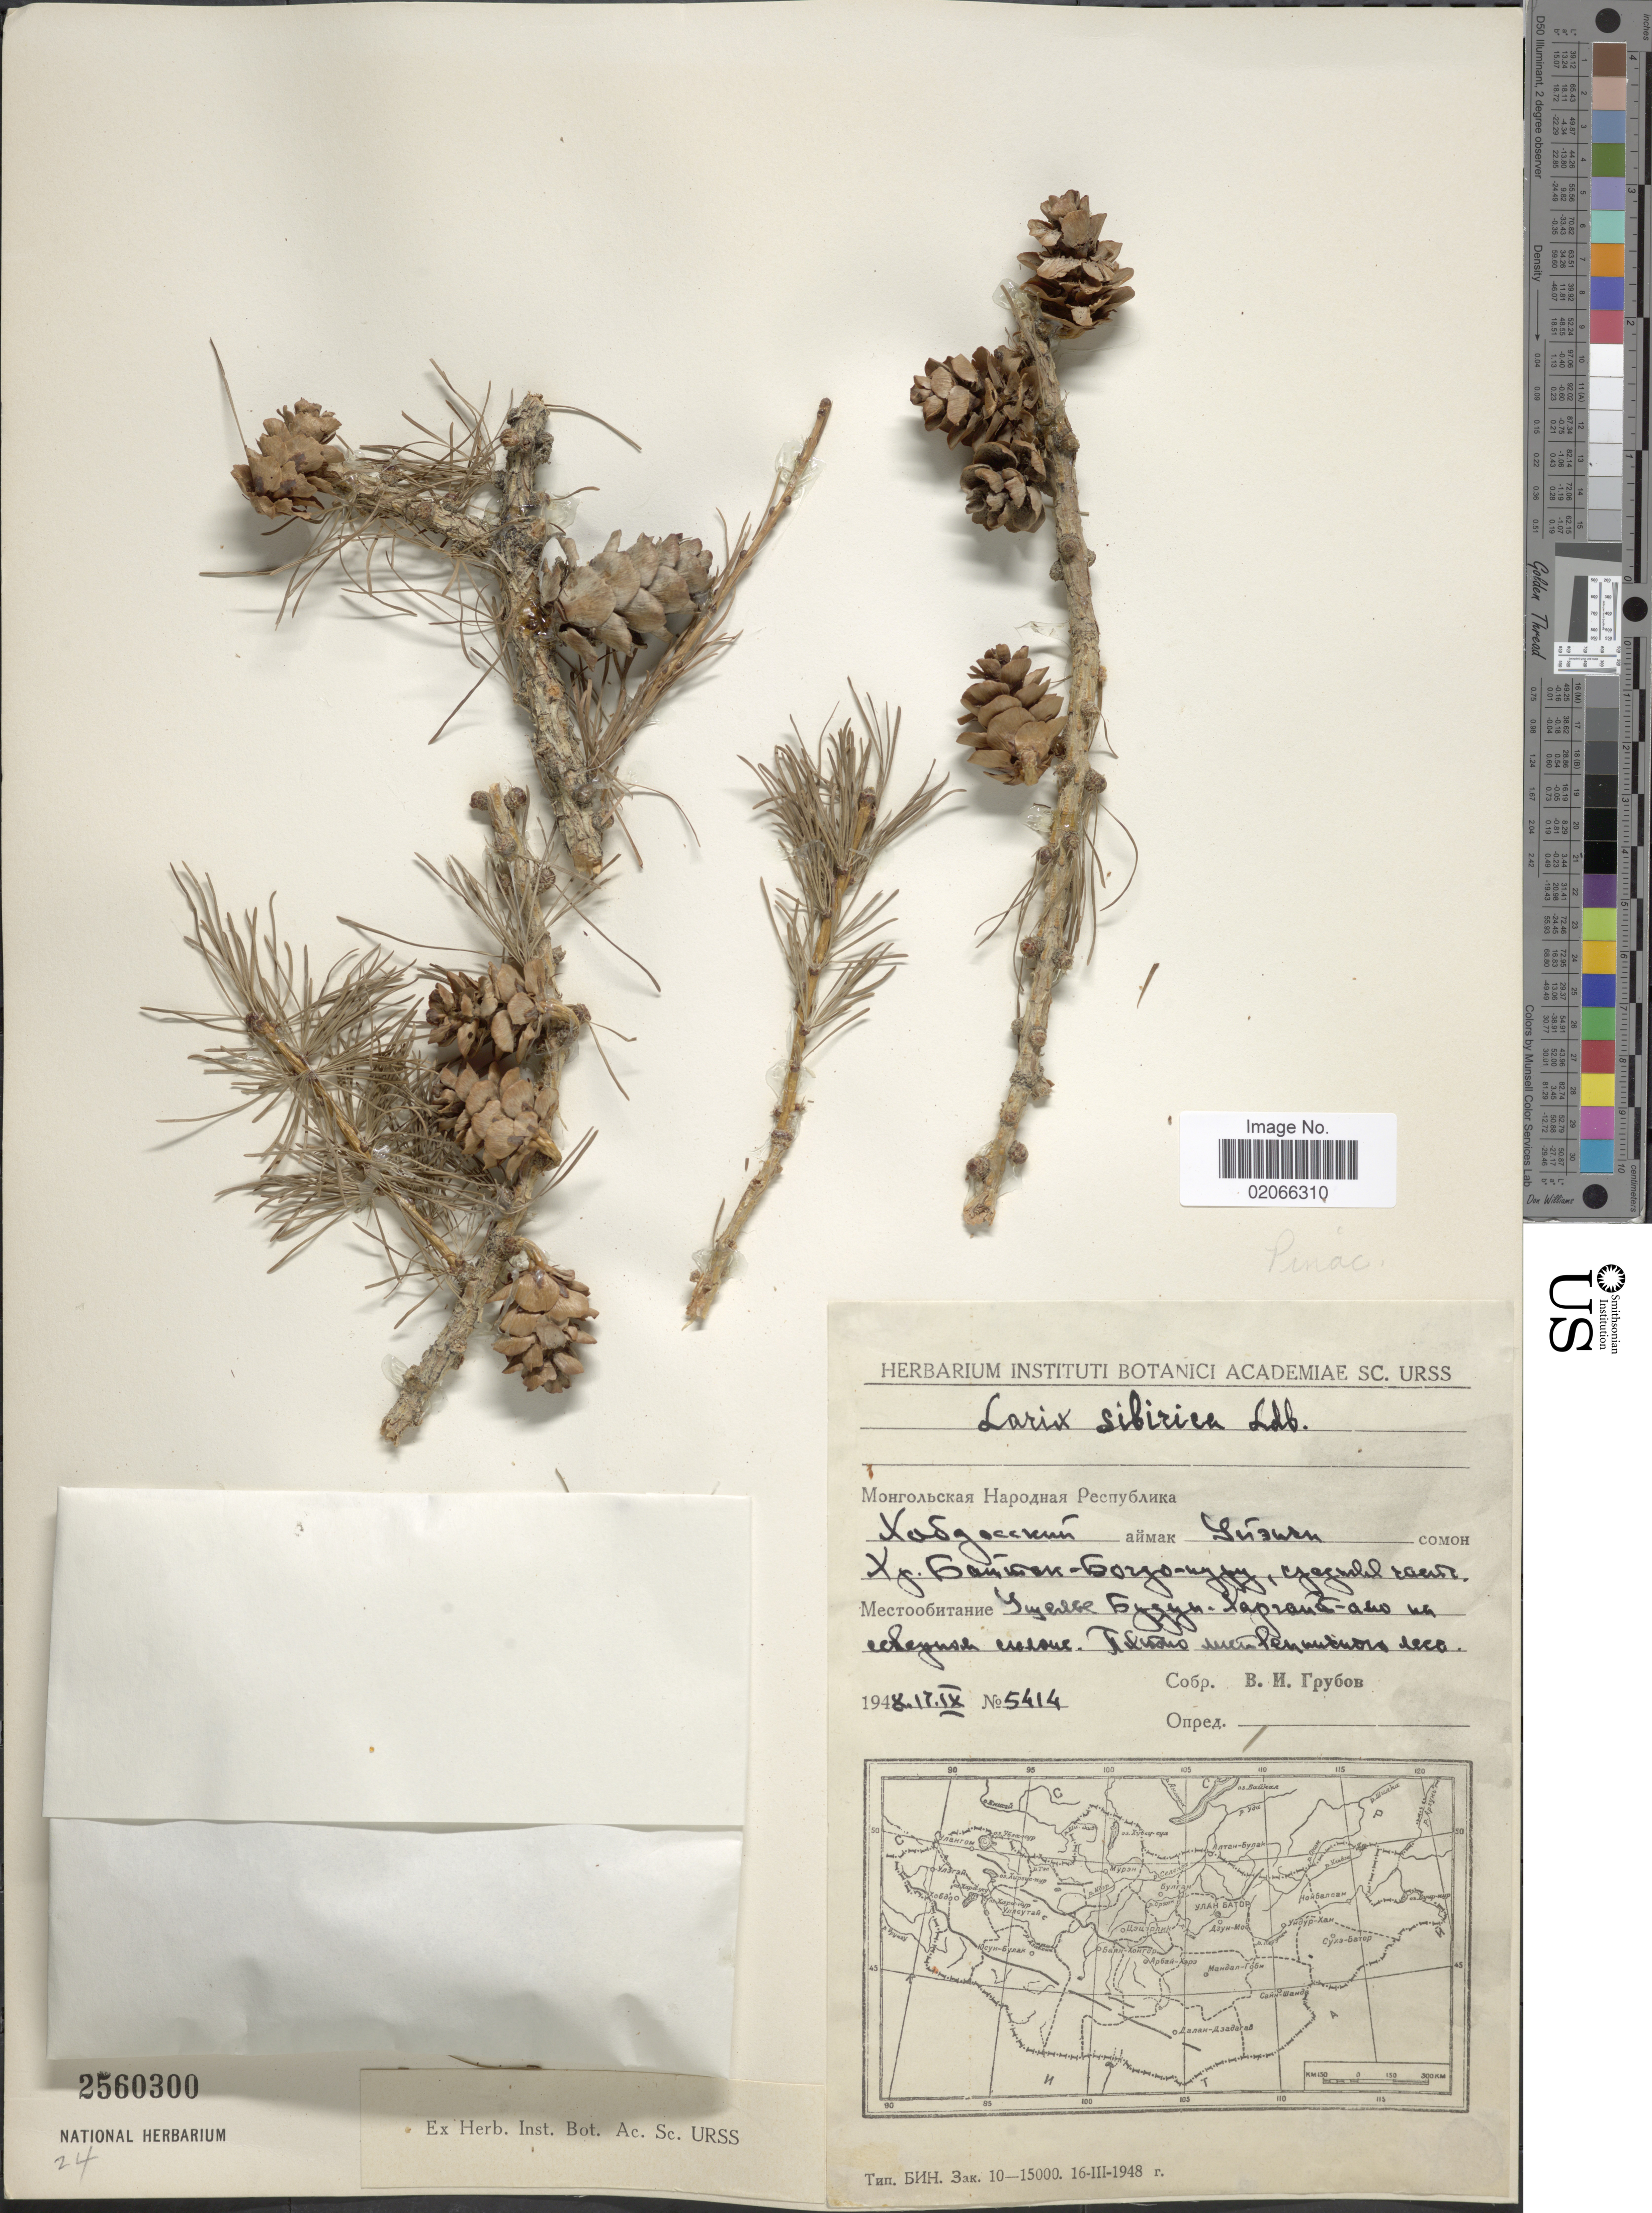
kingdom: Plantae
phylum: Tracheophyta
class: Pinopsida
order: Pinales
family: Pinaceae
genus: Larix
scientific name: Larix sibirica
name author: Ledeb.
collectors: V. I. Grubov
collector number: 5414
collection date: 1948-09-17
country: Mongolia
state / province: Hovd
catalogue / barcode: US 2560300